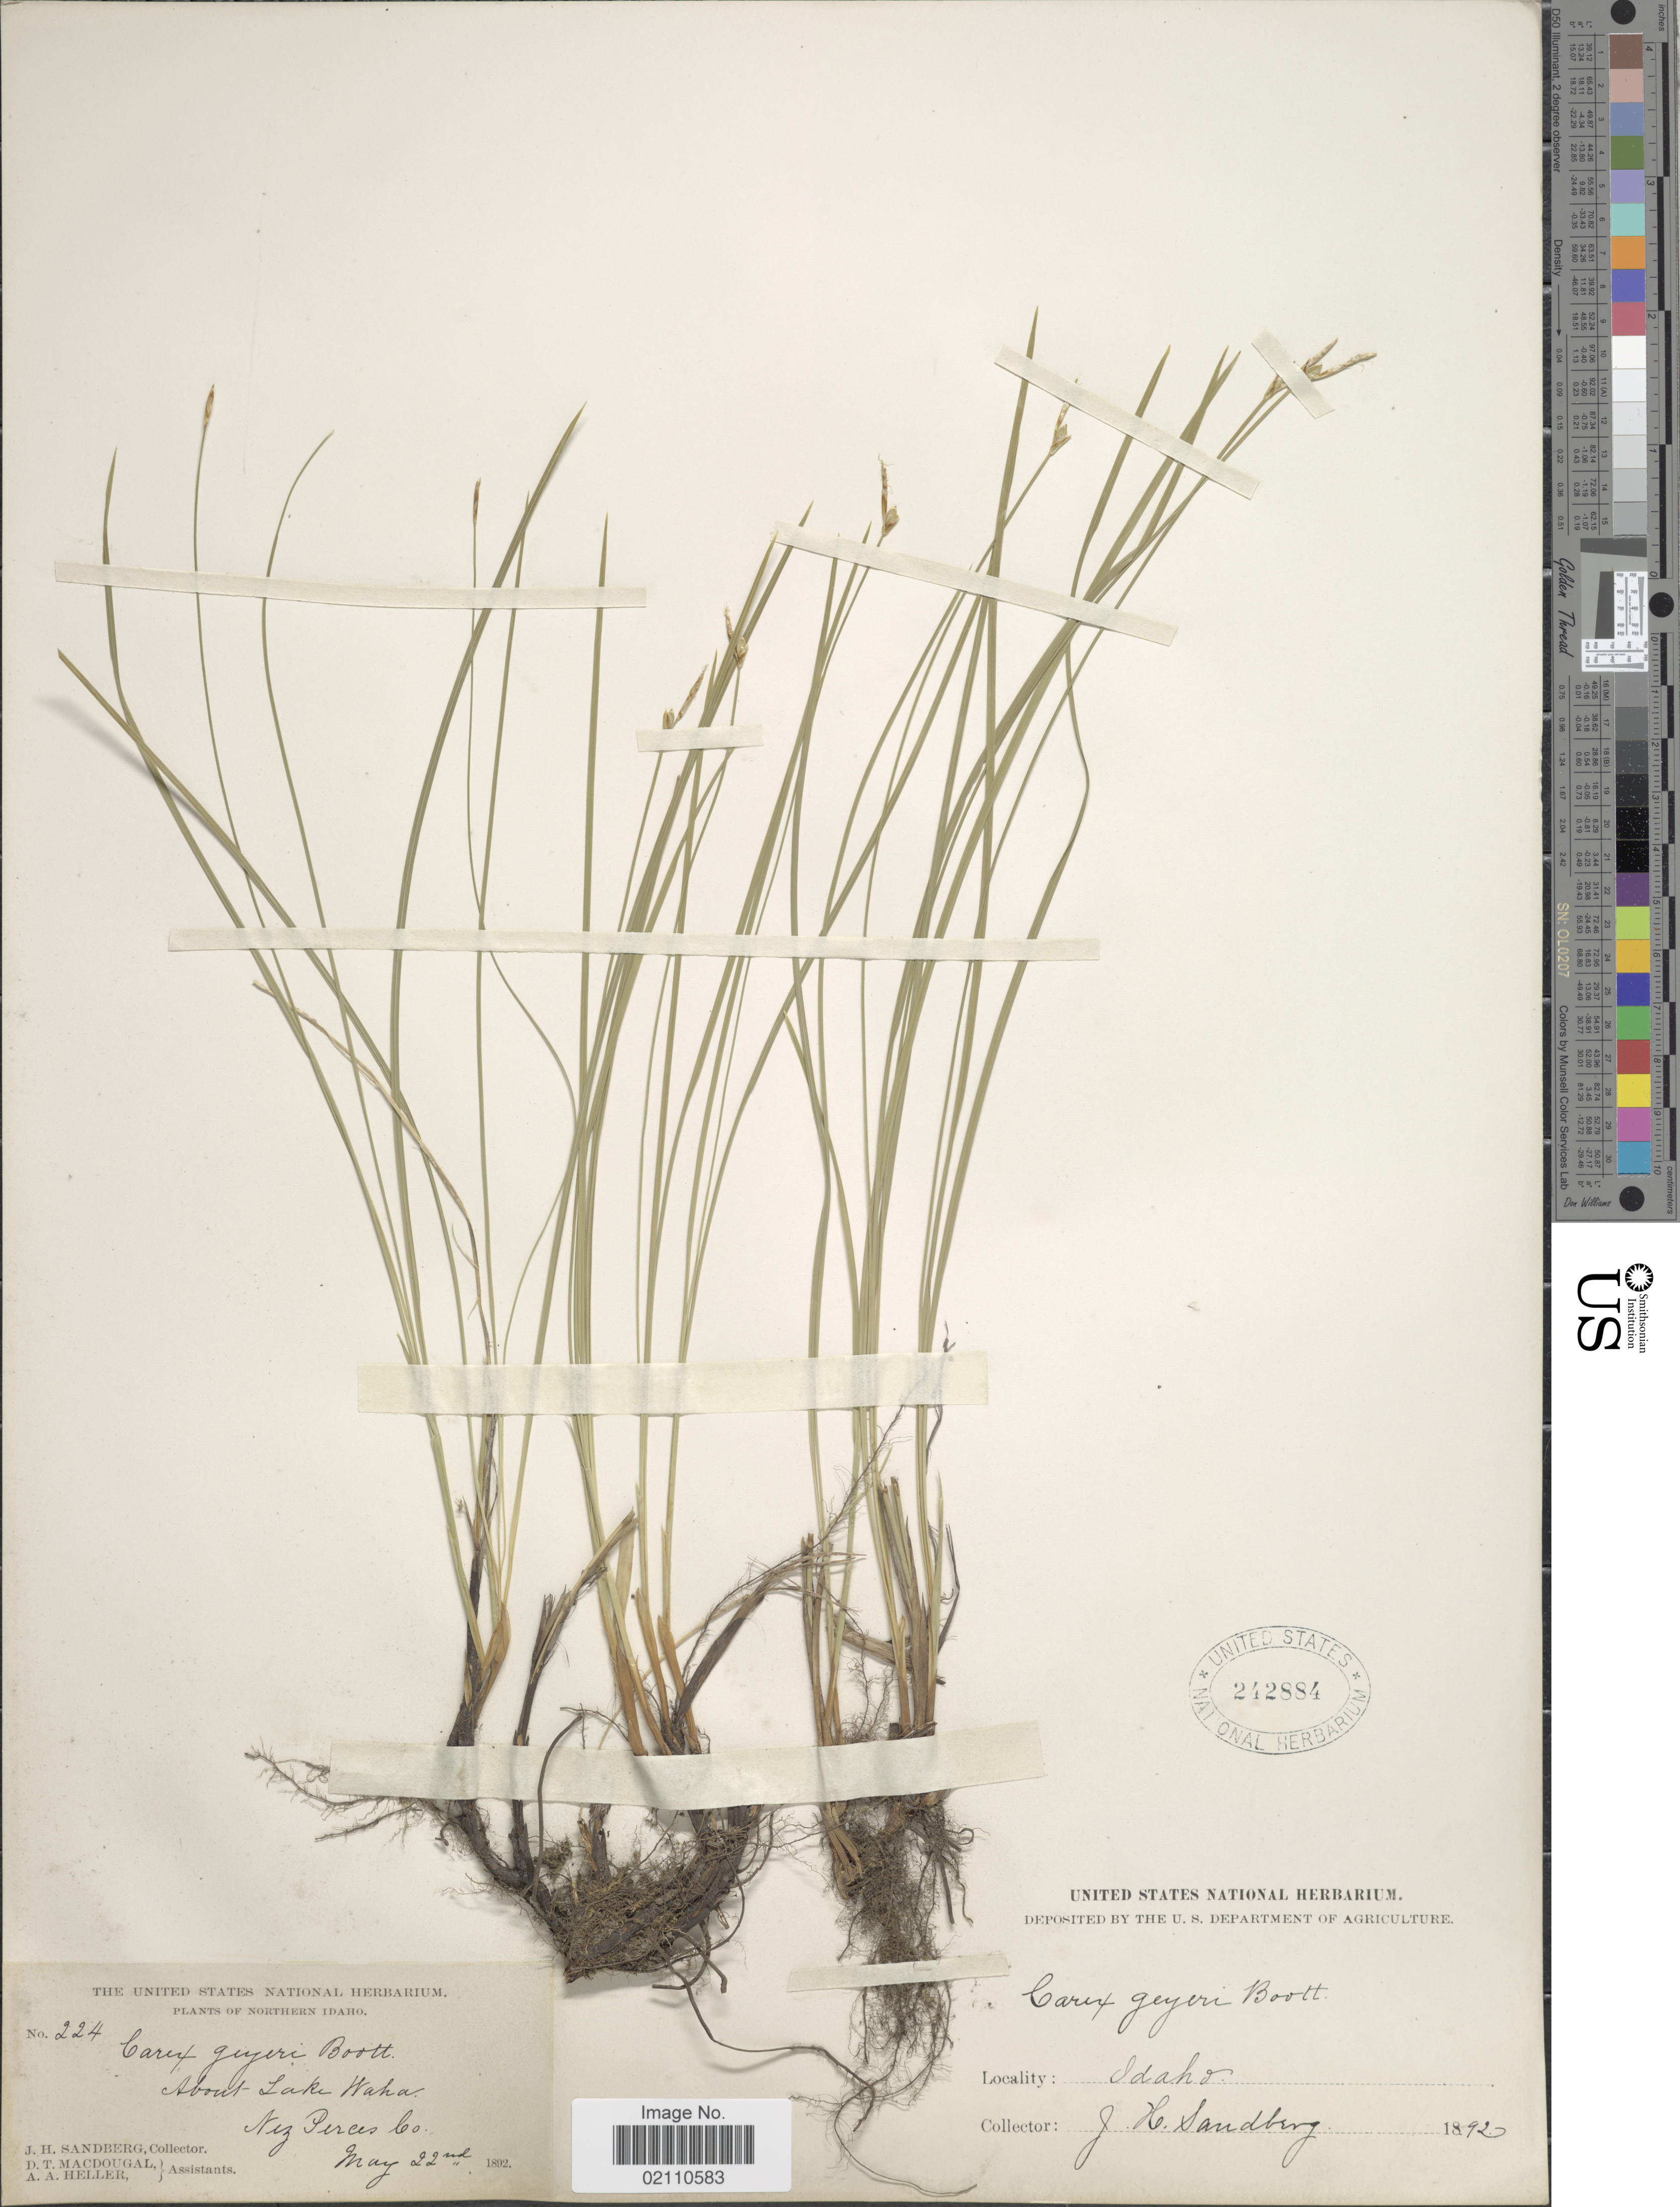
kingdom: Plantae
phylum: Tracheophyta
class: Liliopsida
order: Poales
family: Cyperaceae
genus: Carex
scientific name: Carex geyeri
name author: Boott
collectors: J. H. Sandberg, D. T. MacDougal & A. A. Heller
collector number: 224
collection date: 1892-05-22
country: United States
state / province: Idaho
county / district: Nez Perce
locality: About Lake Waha, Nez Perces Co. Northern Idaho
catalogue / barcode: US 242884